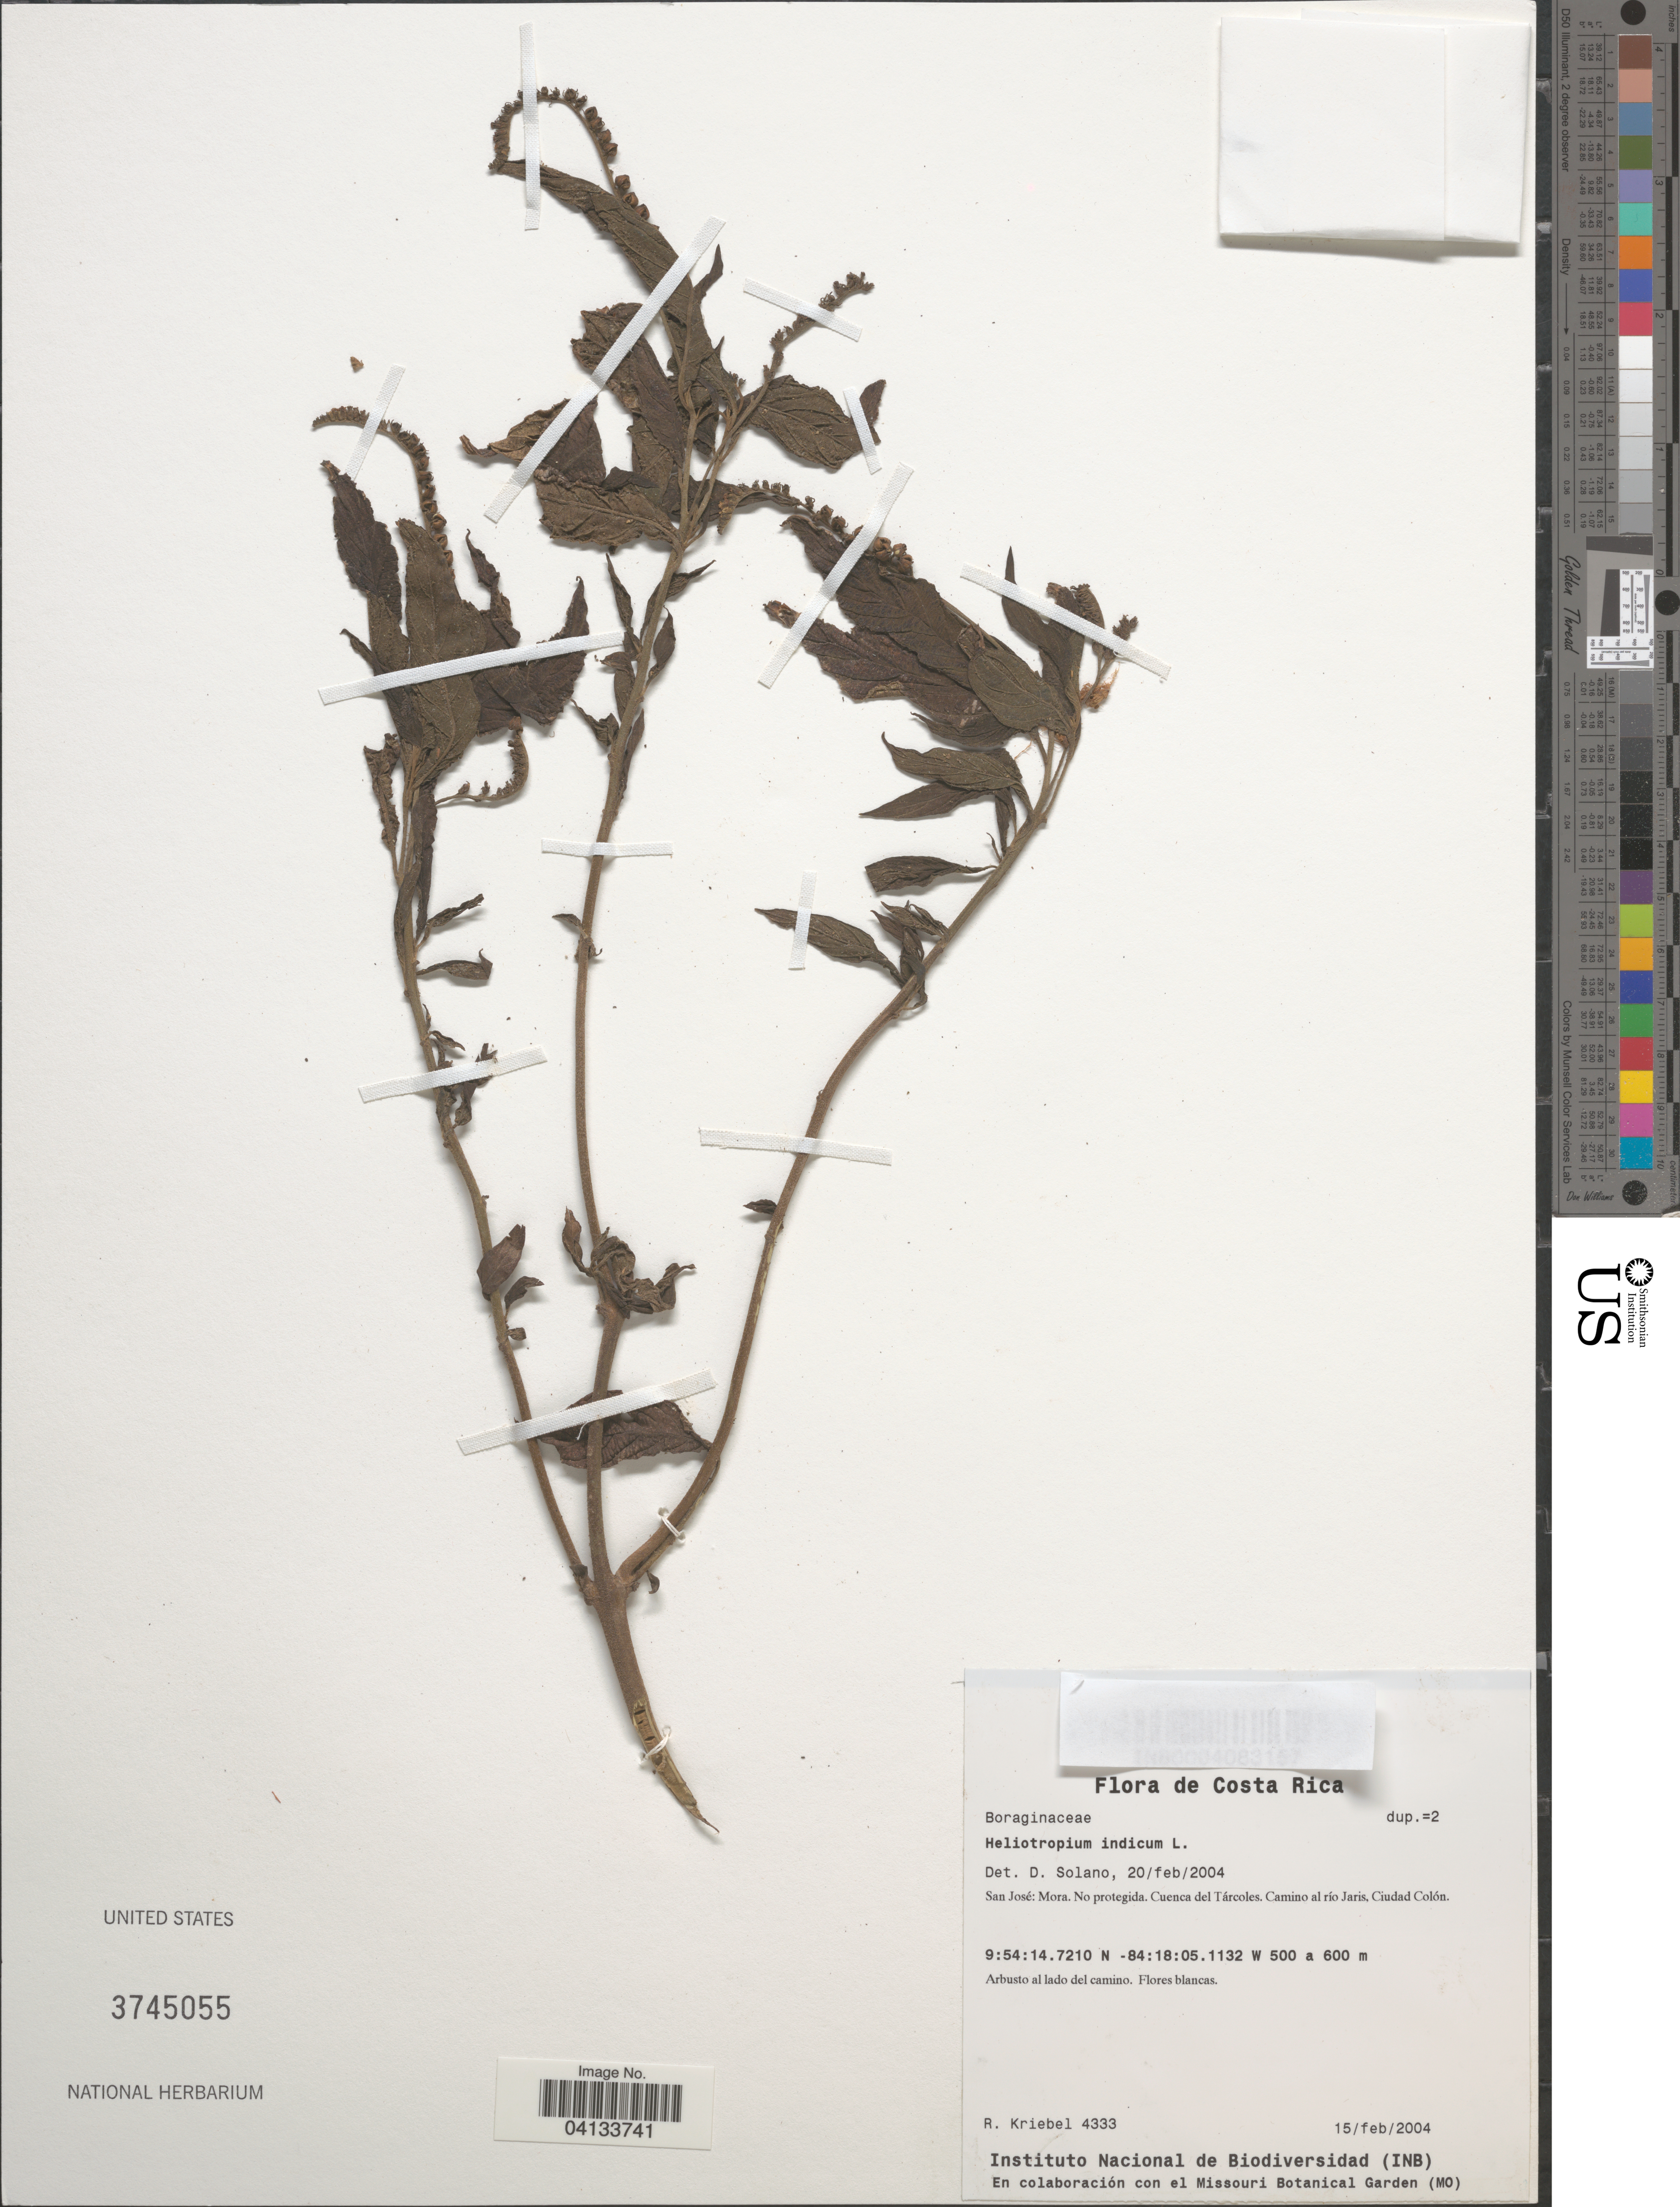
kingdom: Plantae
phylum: Tracheophyta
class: Magnoliopsida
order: Boraginales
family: Heliotropiaceae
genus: Heliotropium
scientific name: Heliotropium indicum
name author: L.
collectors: R. Kriebel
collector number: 4333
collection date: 2004-02-15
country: Costa Rica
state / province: San José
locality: Mora. No protegida. Cuenca del Tárcoles. Camino al río Jaris, Ciudad Colón.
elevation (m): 500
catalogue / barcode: US 3745055